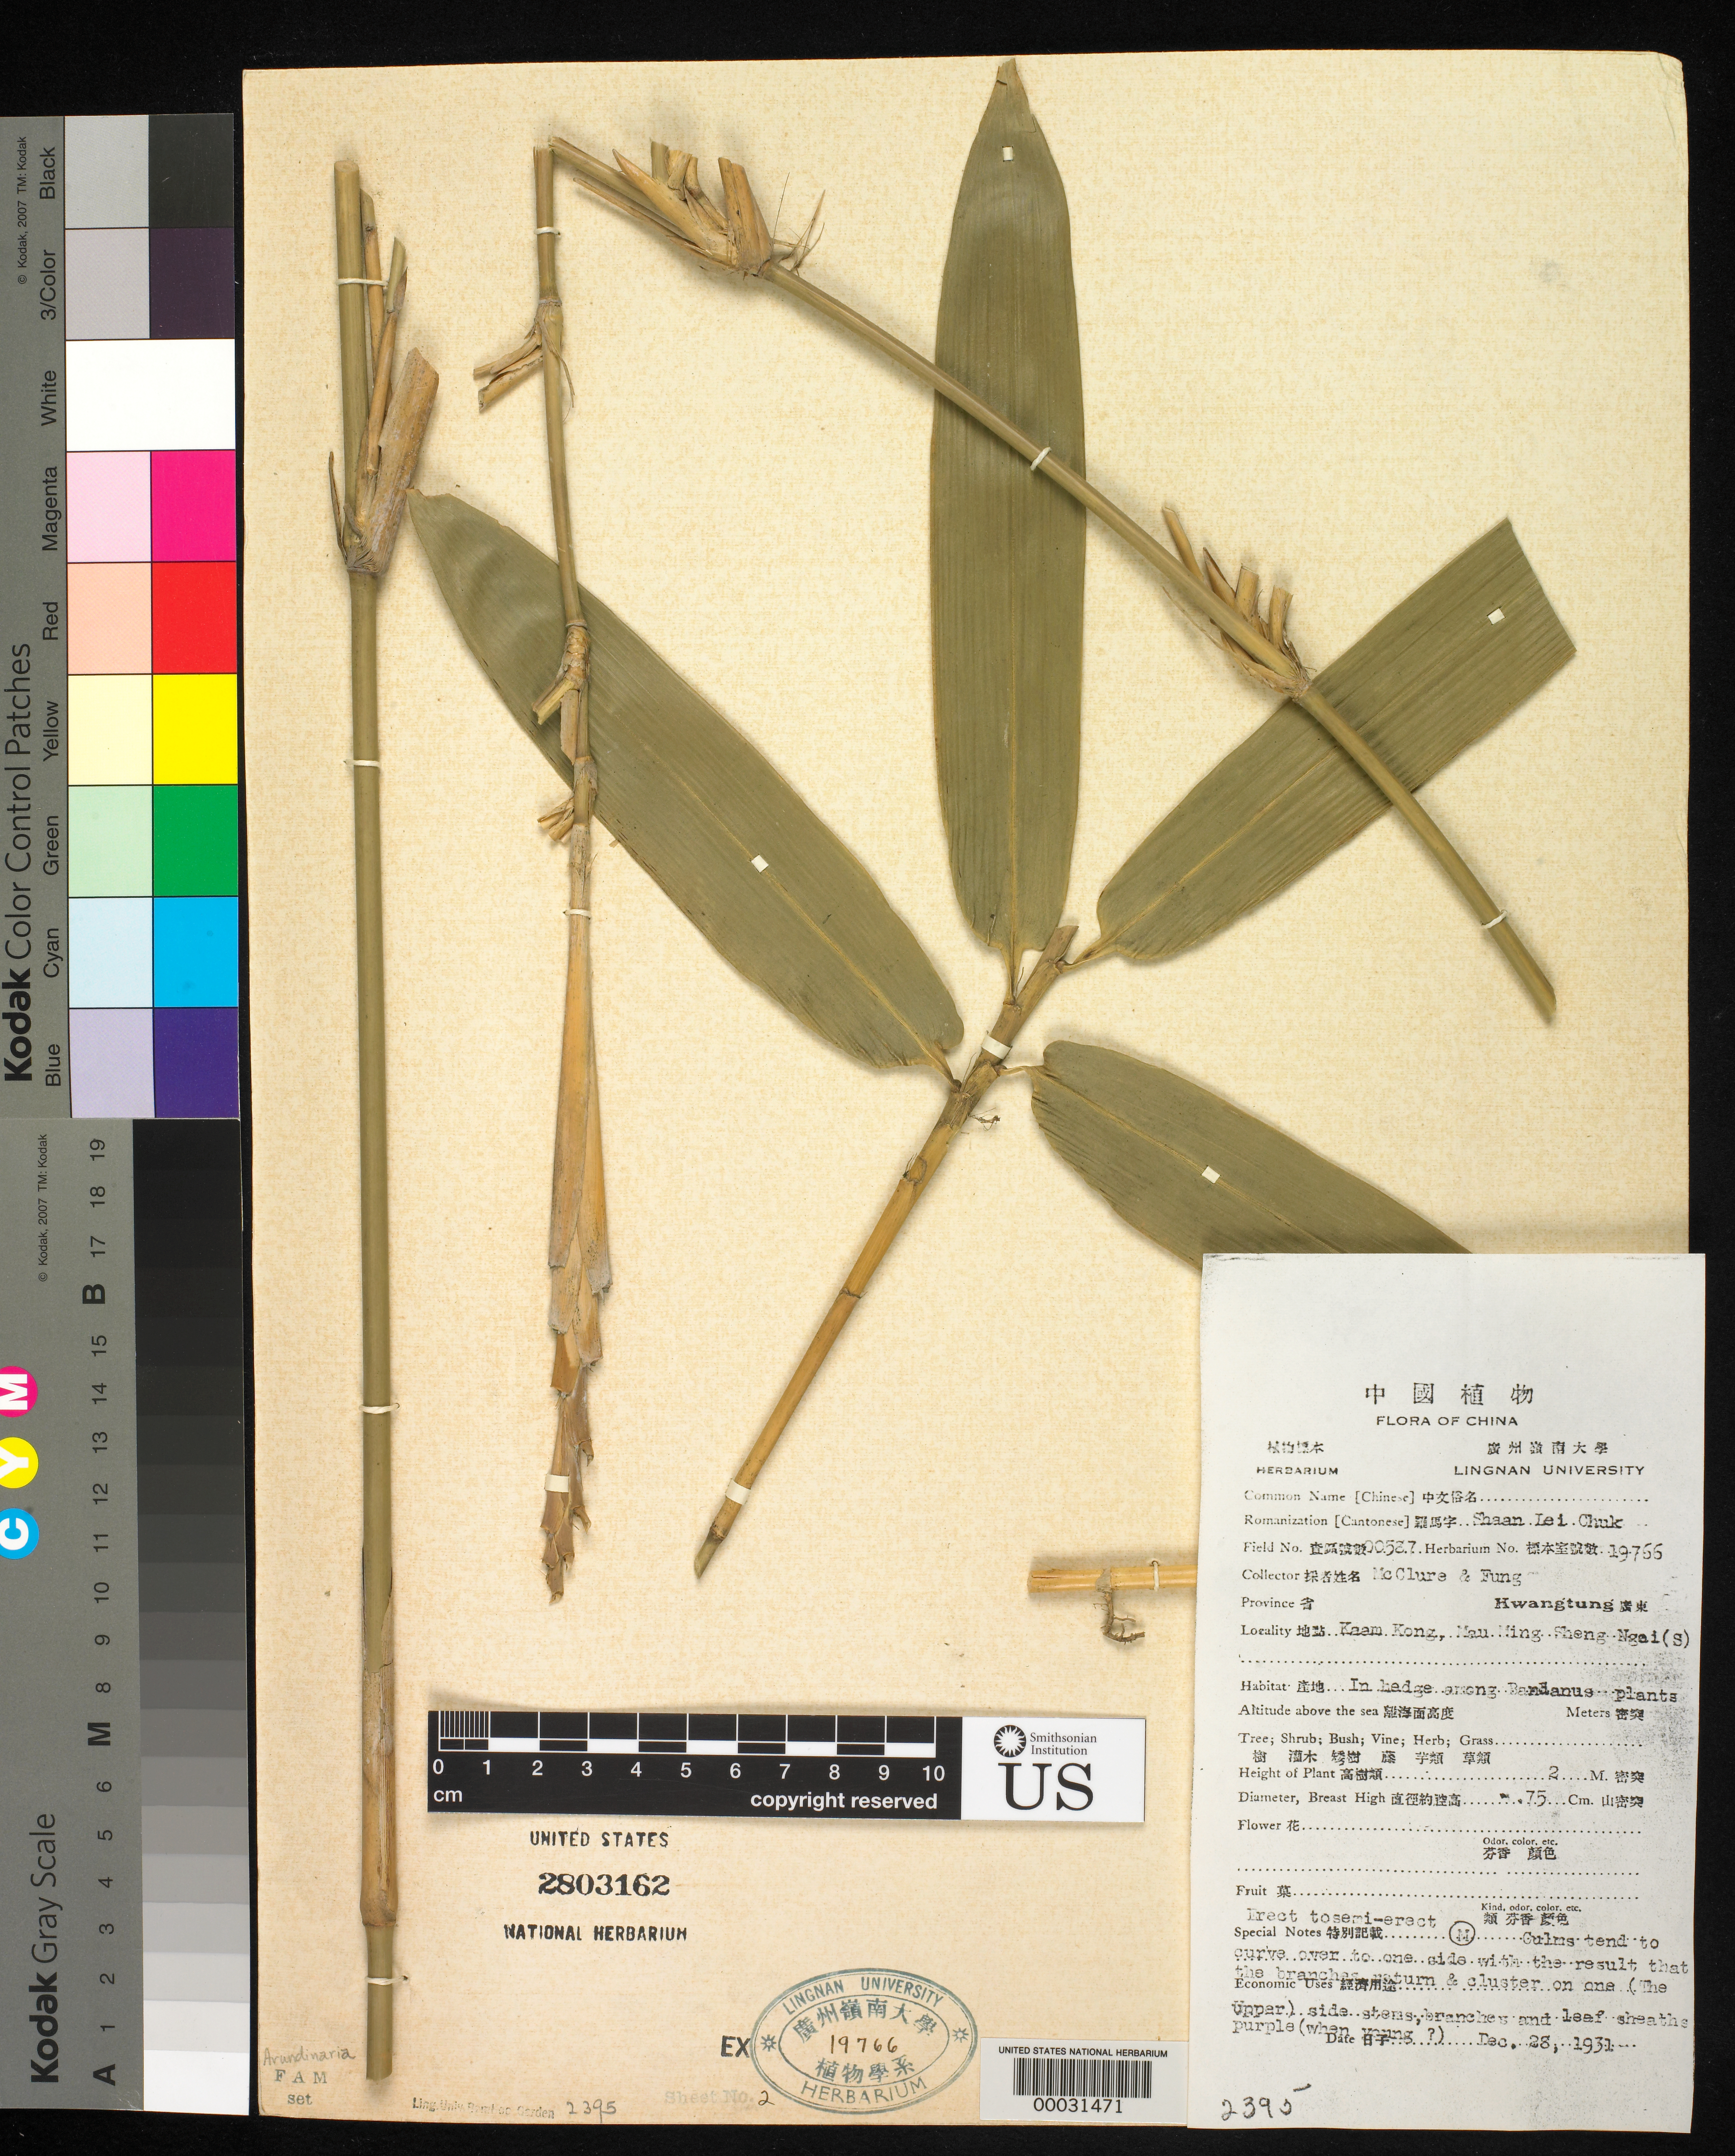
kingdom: Plantae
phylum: Tracheophyta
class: Liliopsida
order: Poales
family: Poaceae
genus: Arundinaria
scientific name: Arundinaria sp.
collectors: F. A. McClure & H. L. Fung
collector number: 587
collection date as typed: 28 Dec 1931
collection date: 1931-12-28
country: China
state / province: Guangdong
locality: Kaam kong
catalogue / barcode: US 2803162